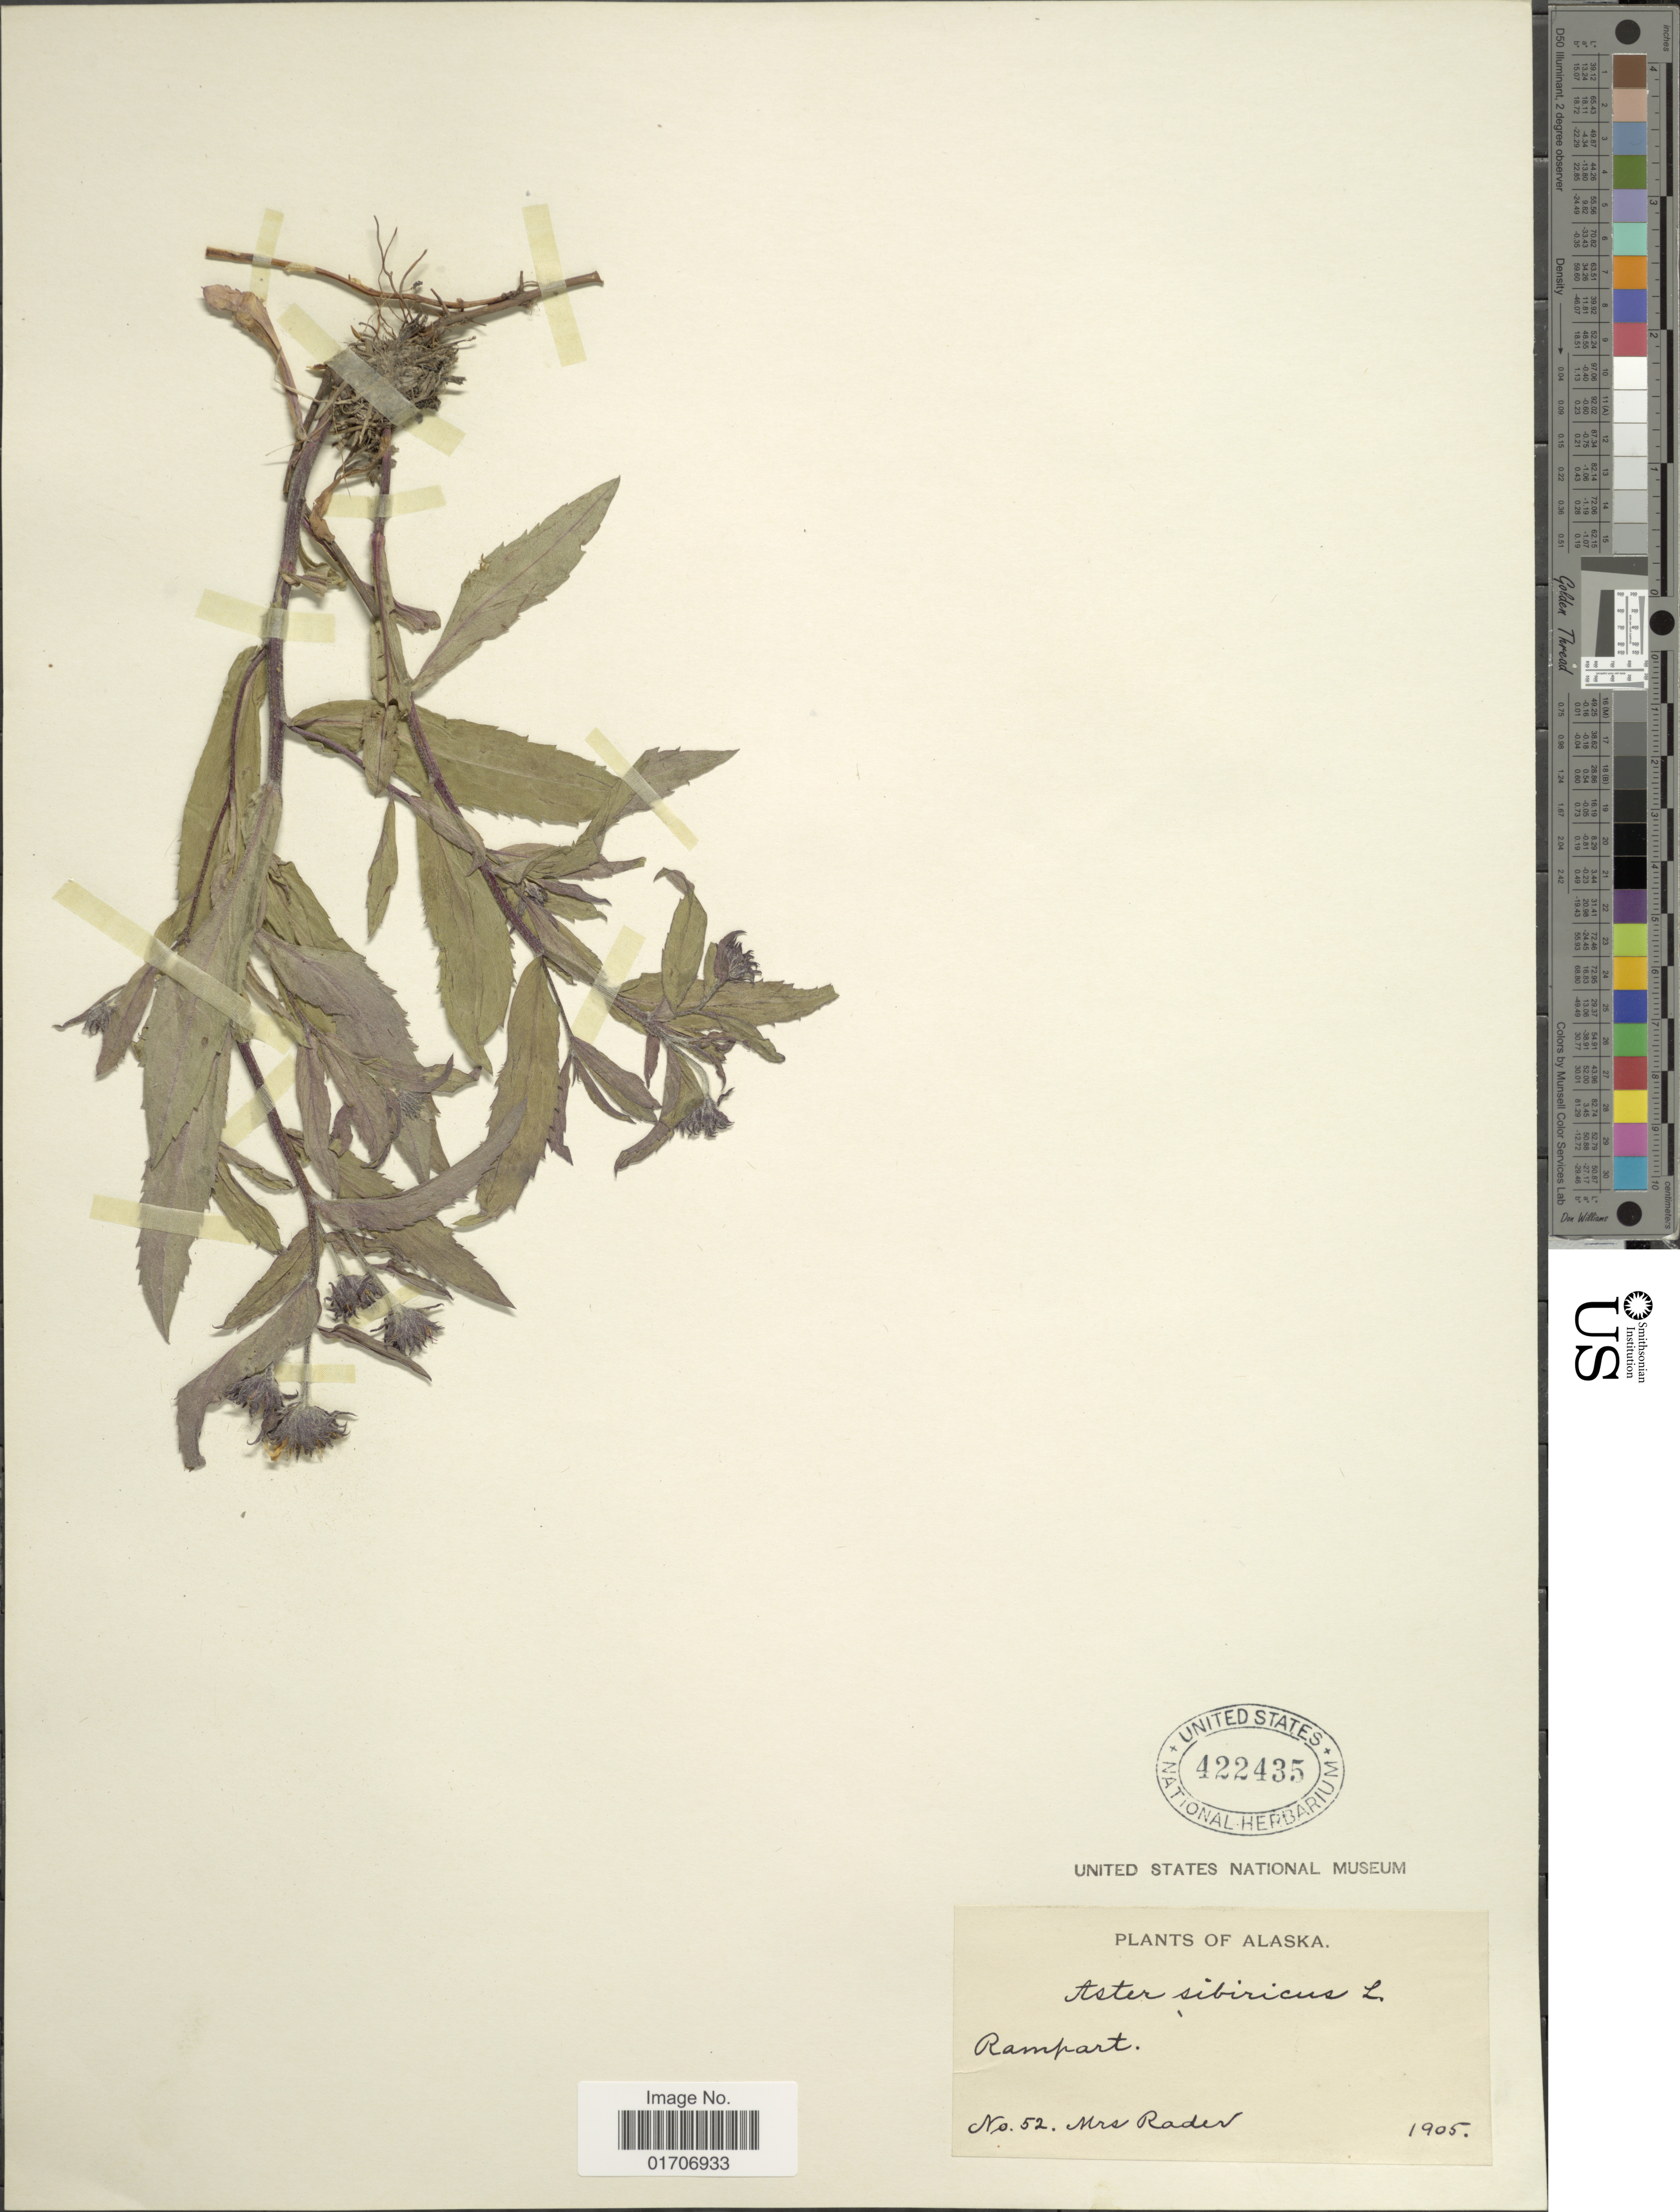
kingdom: Plantae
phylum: Tracheophyta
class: Magnoliopsida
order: Asterales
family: Asteraceae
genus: Eurybia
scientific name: Eurybia sibirica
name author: (L.) G.L. Nesom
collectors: Mrs. Rader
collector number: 52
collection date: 1905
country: United States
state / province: Alaska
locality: Rampart.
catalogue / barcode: US 422435